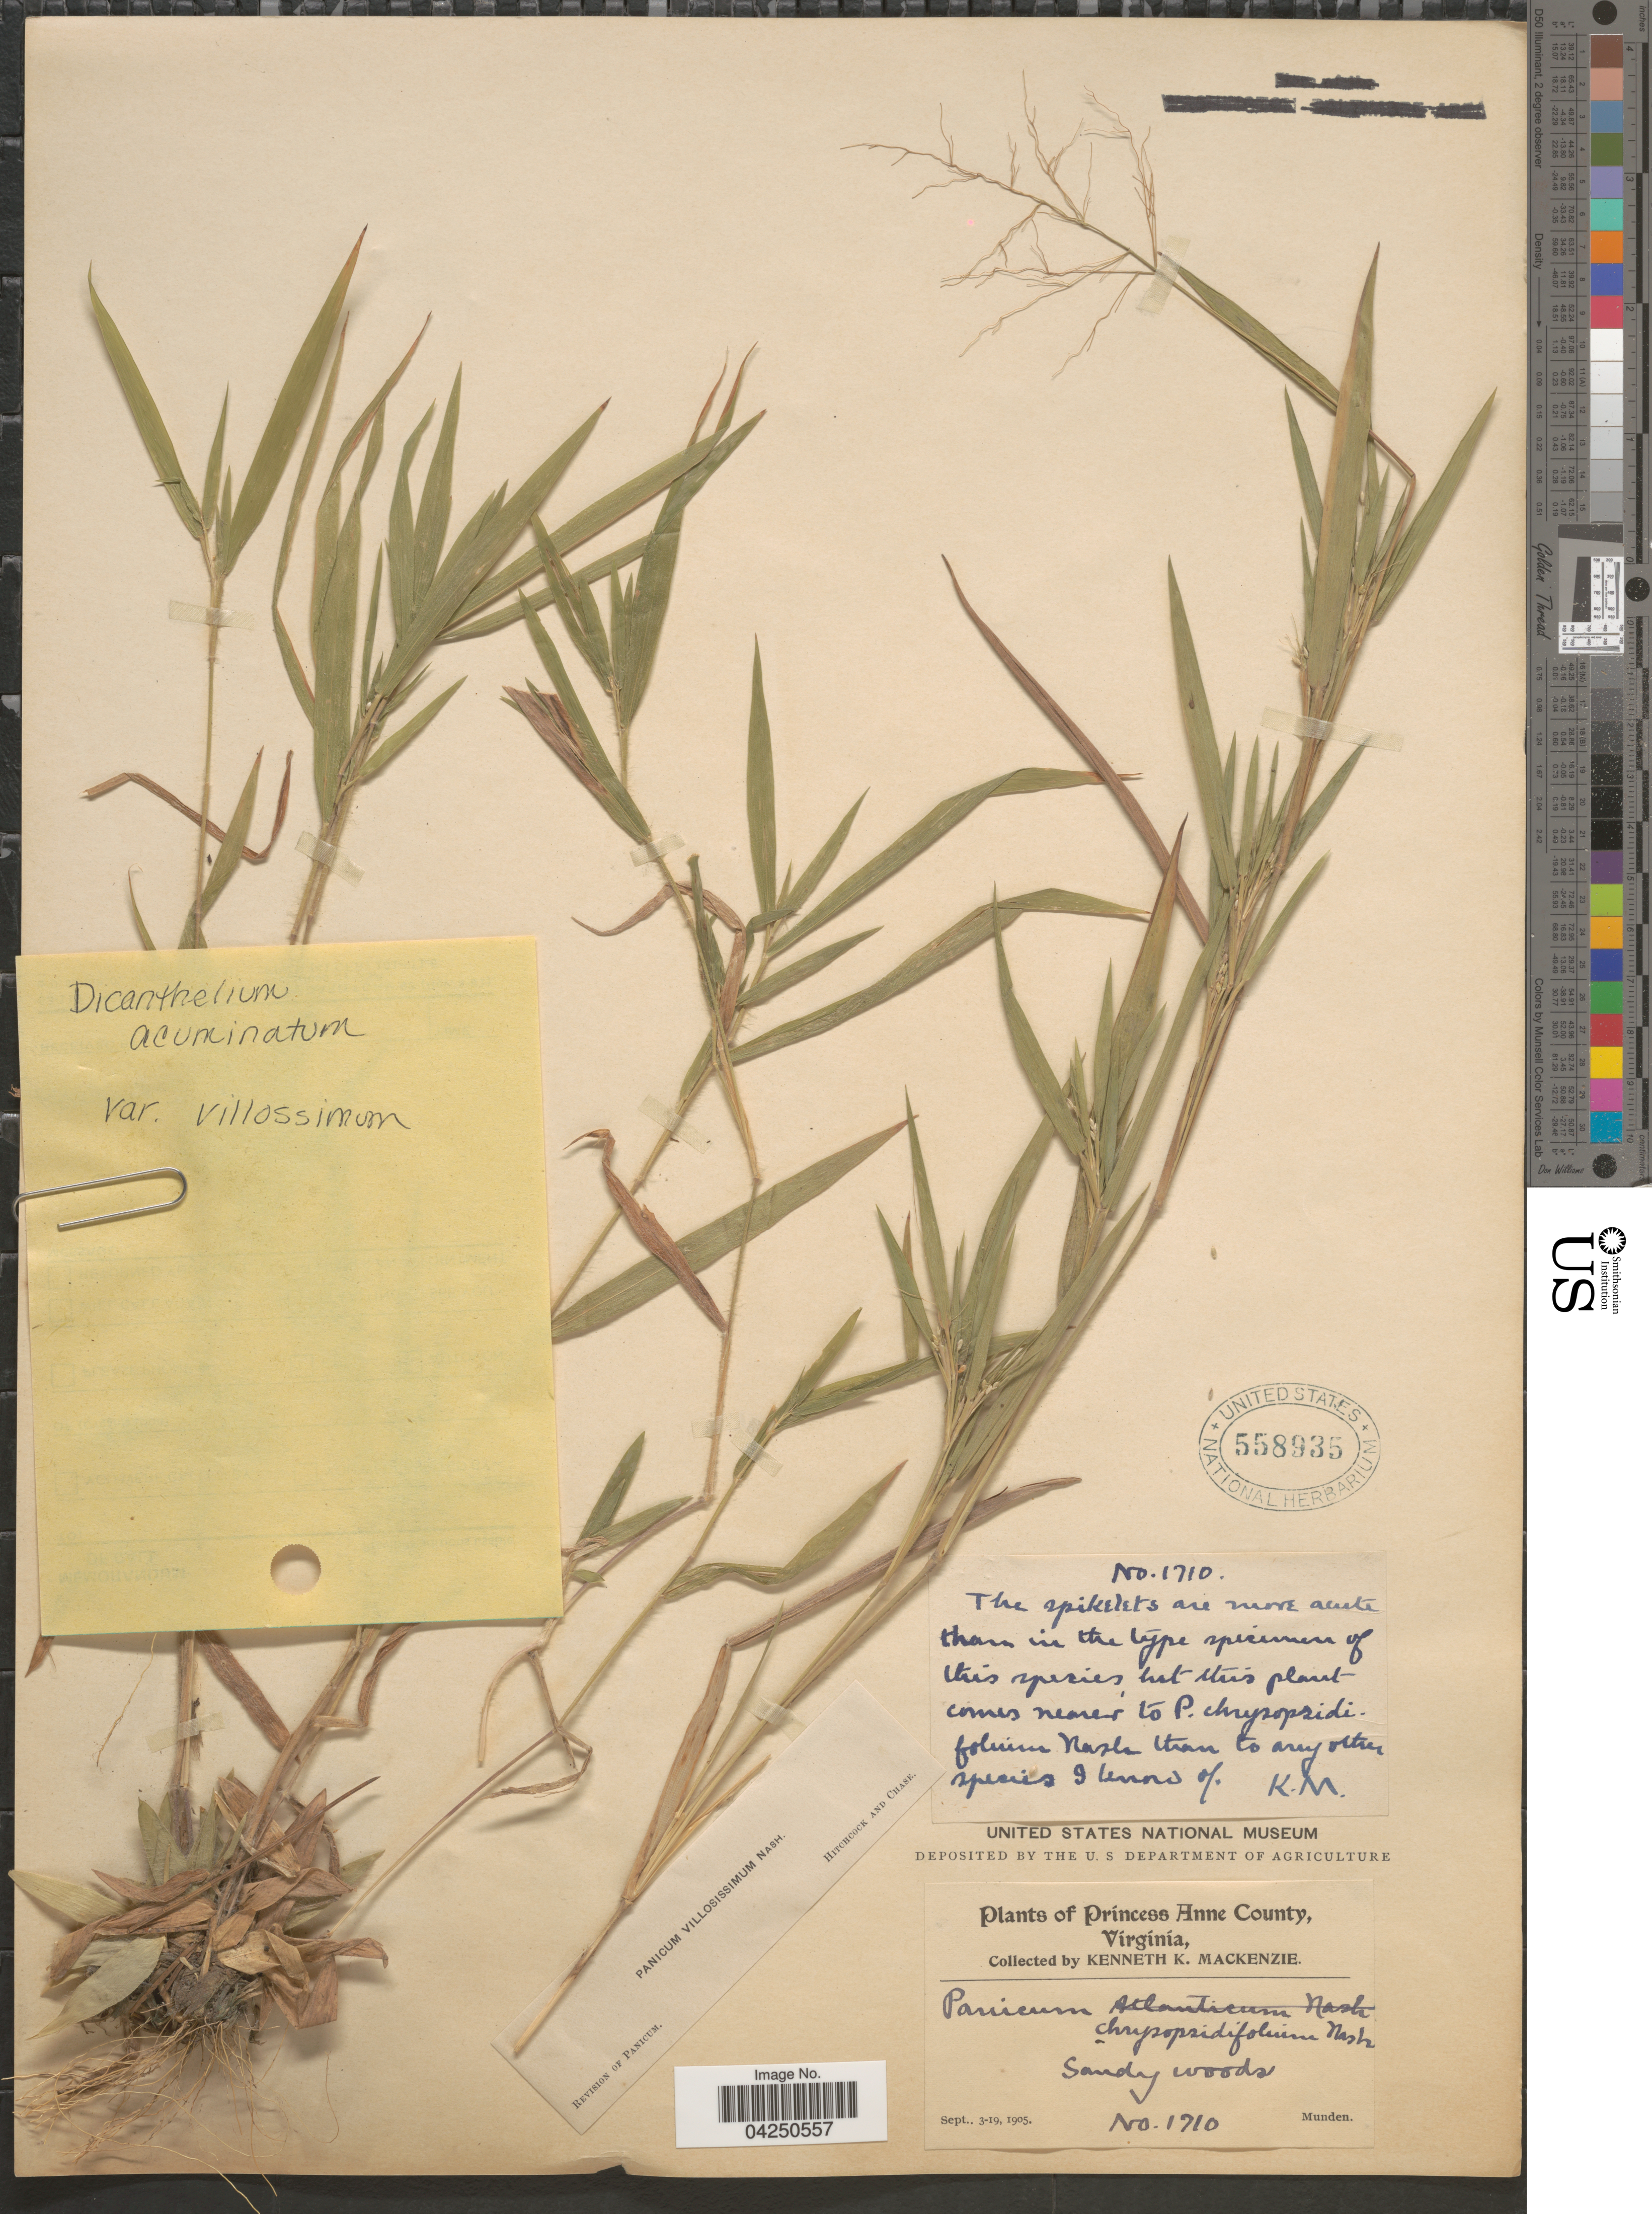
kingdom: Plantae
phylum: Tracheophyta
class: Liliopsida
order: Poales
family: Poaceae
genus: Dichanthelium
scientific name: Dichanthelium acuminatum var. acuminatum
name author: (Sw.) Gould & C.A. Clark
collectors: K. K. Mackenzie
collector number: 1710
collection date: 1905-09-03/1905-09-19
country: United States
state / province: Virginia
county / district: City of Virginia Beach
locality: Princess Anne (=historic county name)County. Munden.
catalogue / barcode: US 558935